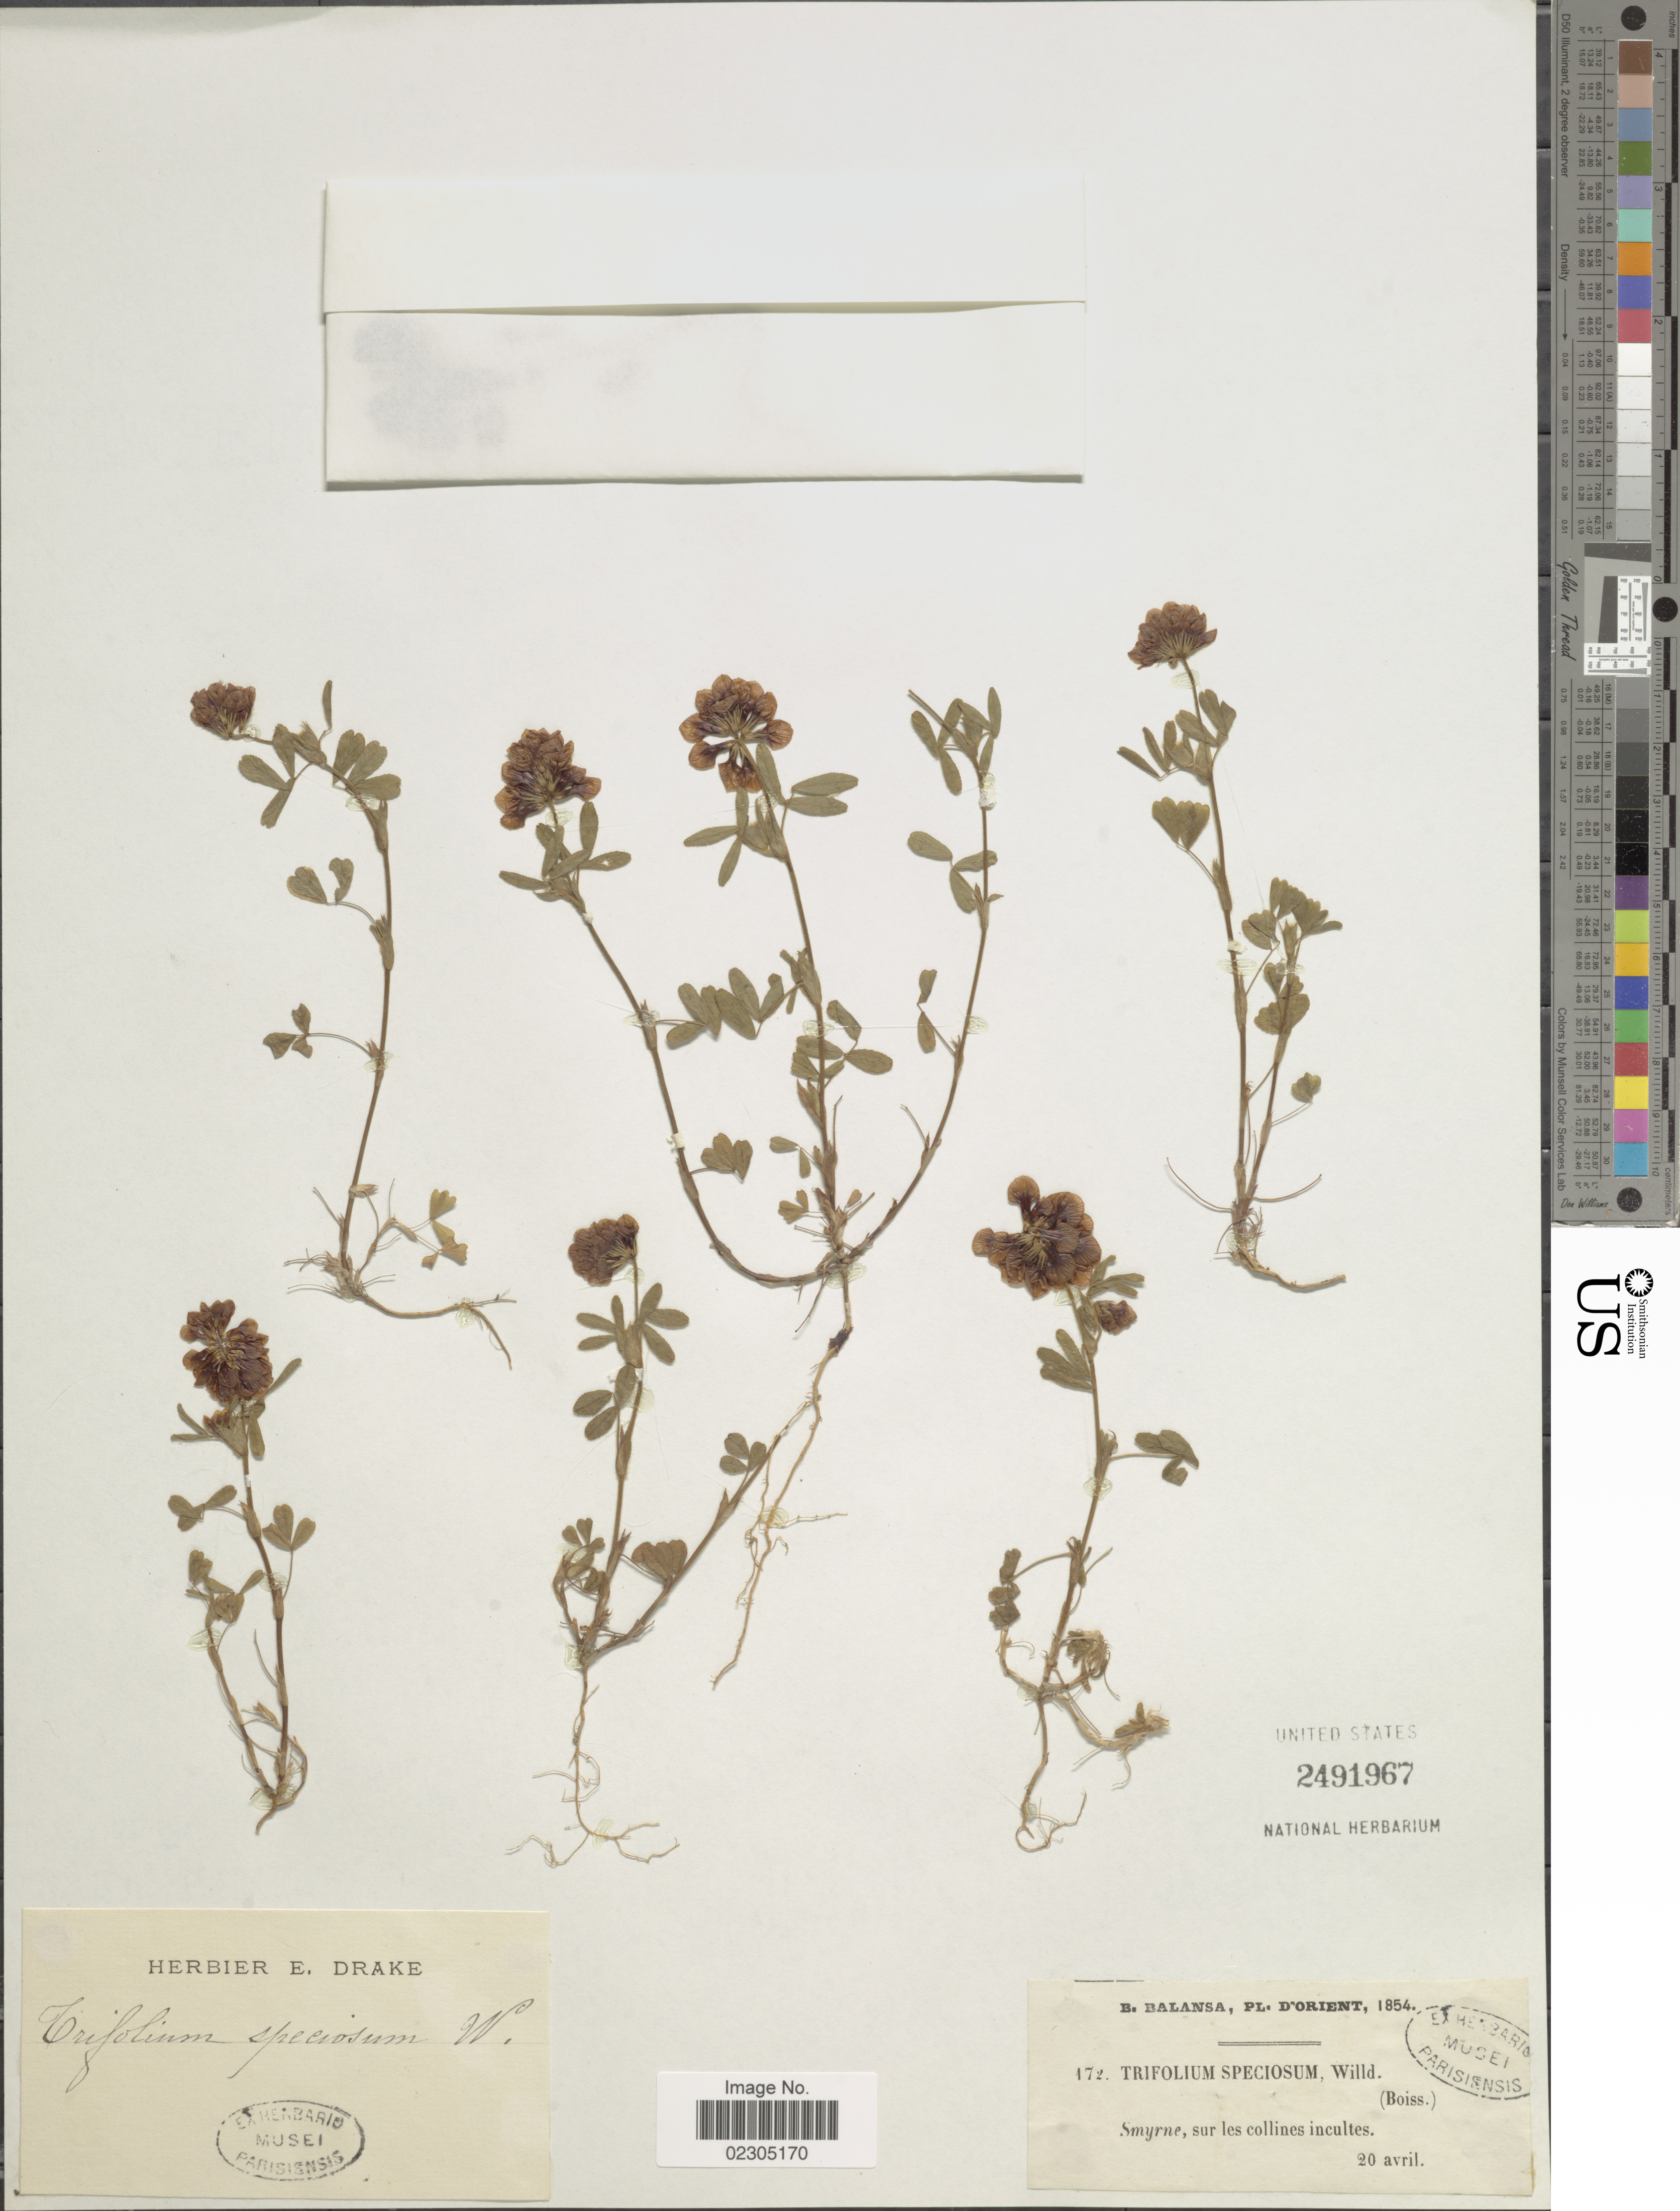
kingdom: Plantae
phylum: Tracheophyta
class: Magnoliopsida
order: Fabales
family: Fabaceae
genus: Trifolium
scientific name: Trifolium grandiflorum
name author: Schreb.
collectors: B. Balansa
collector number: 172*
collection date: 1854-04-20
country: Turkey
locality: D'Orient. Smyrne, sur les collines incultis,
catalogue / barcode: US 2491967